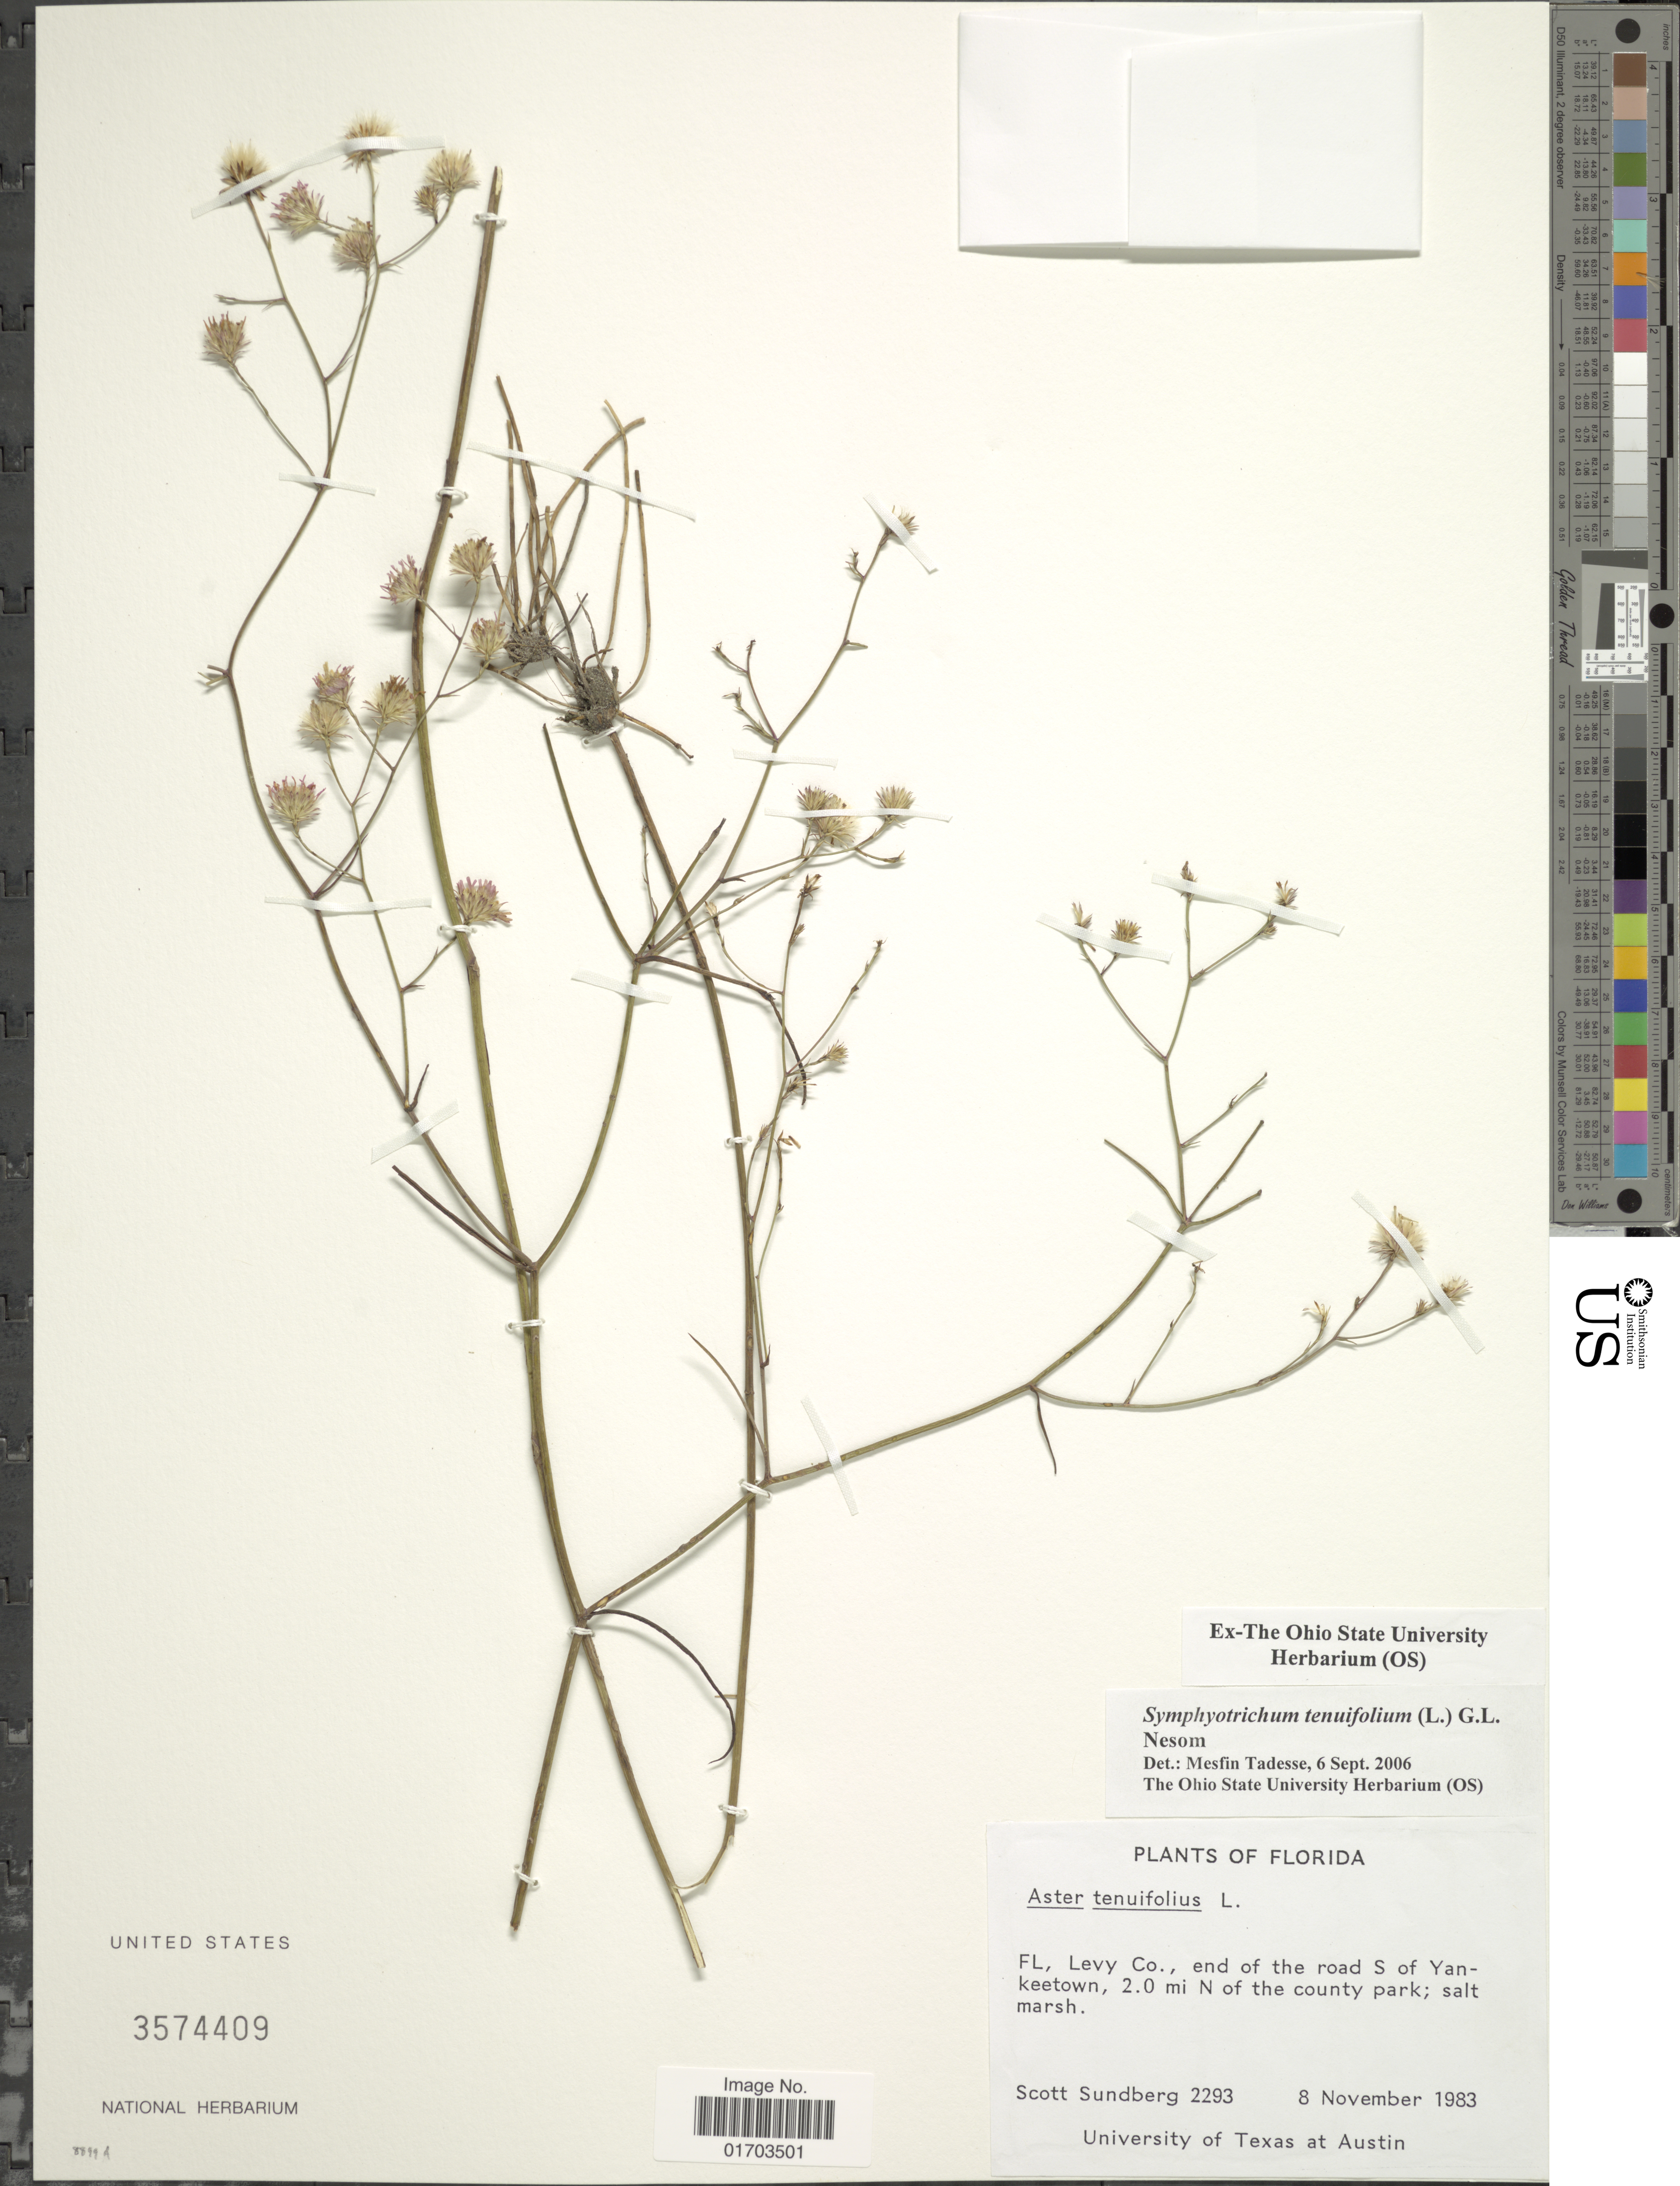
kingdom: Plantae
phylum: Tracheophyta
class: Magnoliopsida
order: Asterales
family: Asteraceae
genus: Symphyotrichum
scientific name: Symphyotrichum tenuifolium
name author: (L.) G.L. Nesom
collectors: S. Sundberg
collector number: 2293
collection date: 1983-11-08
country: United States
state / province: Florida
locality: Levy Co., end of the road S of Yankeetown, 2.0 mi N of the county park; salt marsh.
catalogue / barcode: US 3574409